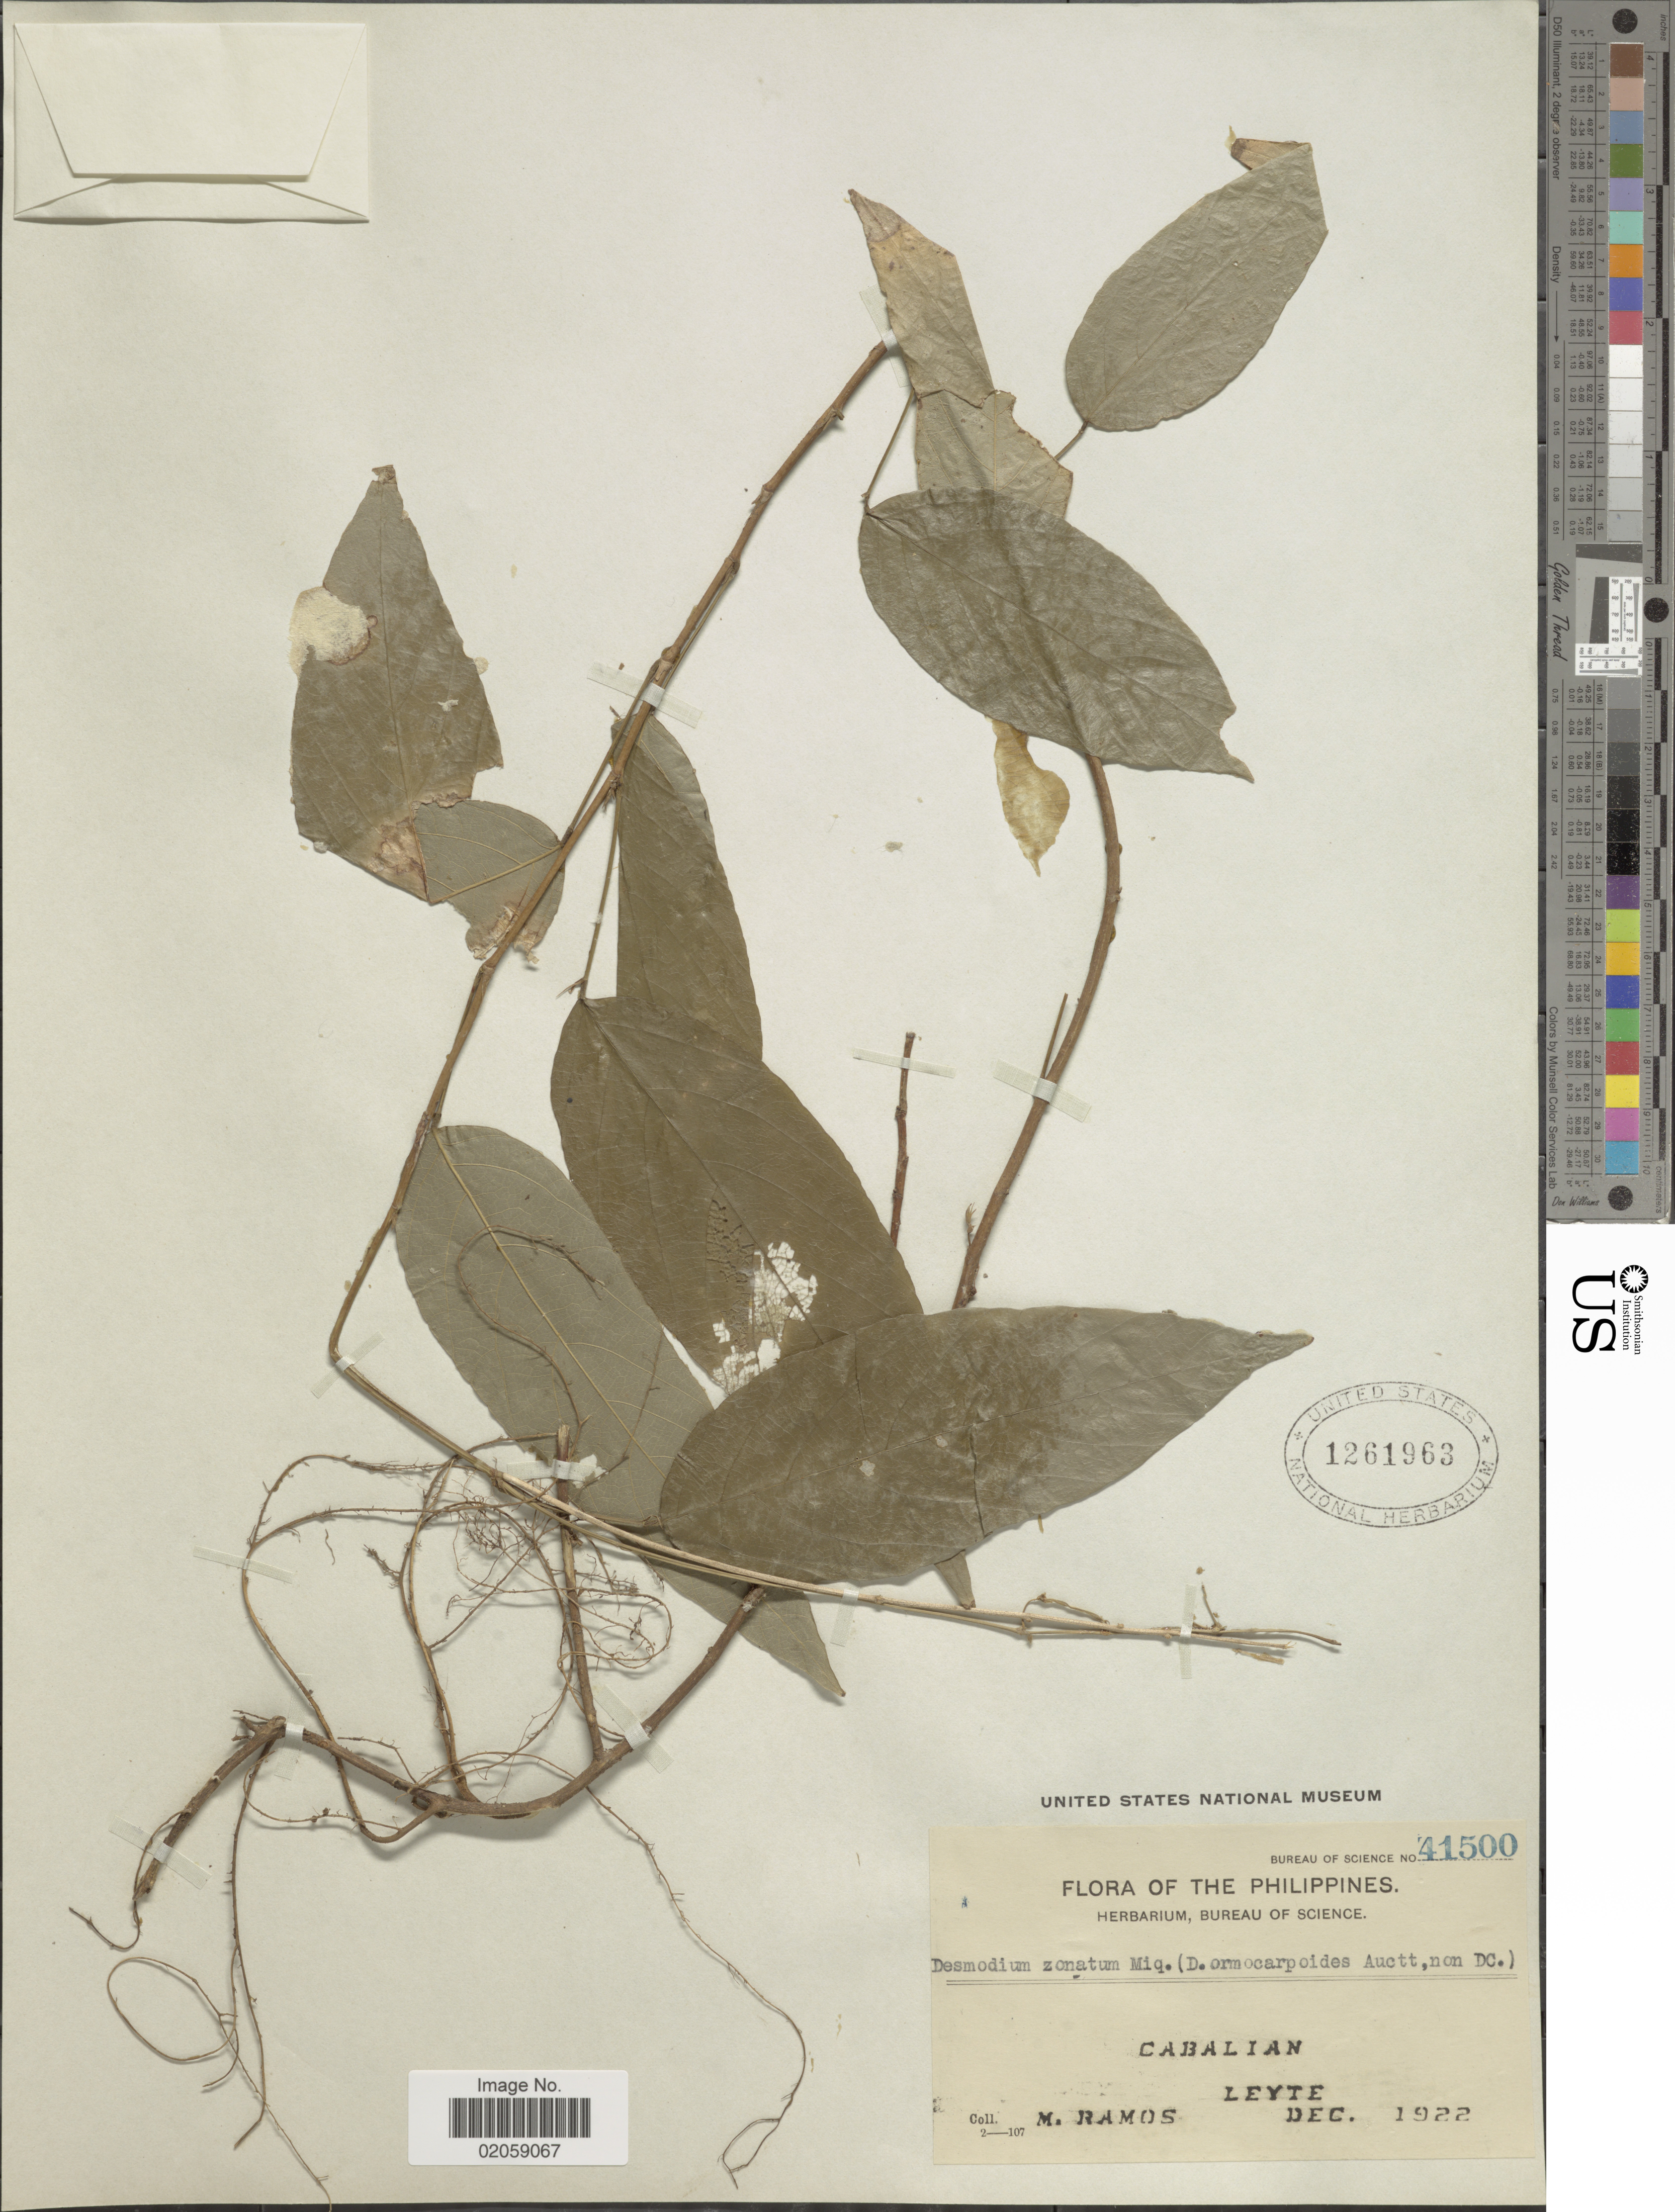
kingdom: Plantae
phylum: Tracheophyta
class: Magnoliopsida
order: Fabales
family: Fabaceae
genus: Sohmaea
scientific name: Sohmaea zonata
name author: (Miq.) H. Ohashi & K. Ohashi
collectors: M. Ramos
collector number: Bureau of Science 41500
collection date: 1922-12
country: Philippines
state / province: Eastern Visayas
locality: Cabalian. Leyte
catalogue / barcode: US 1261963